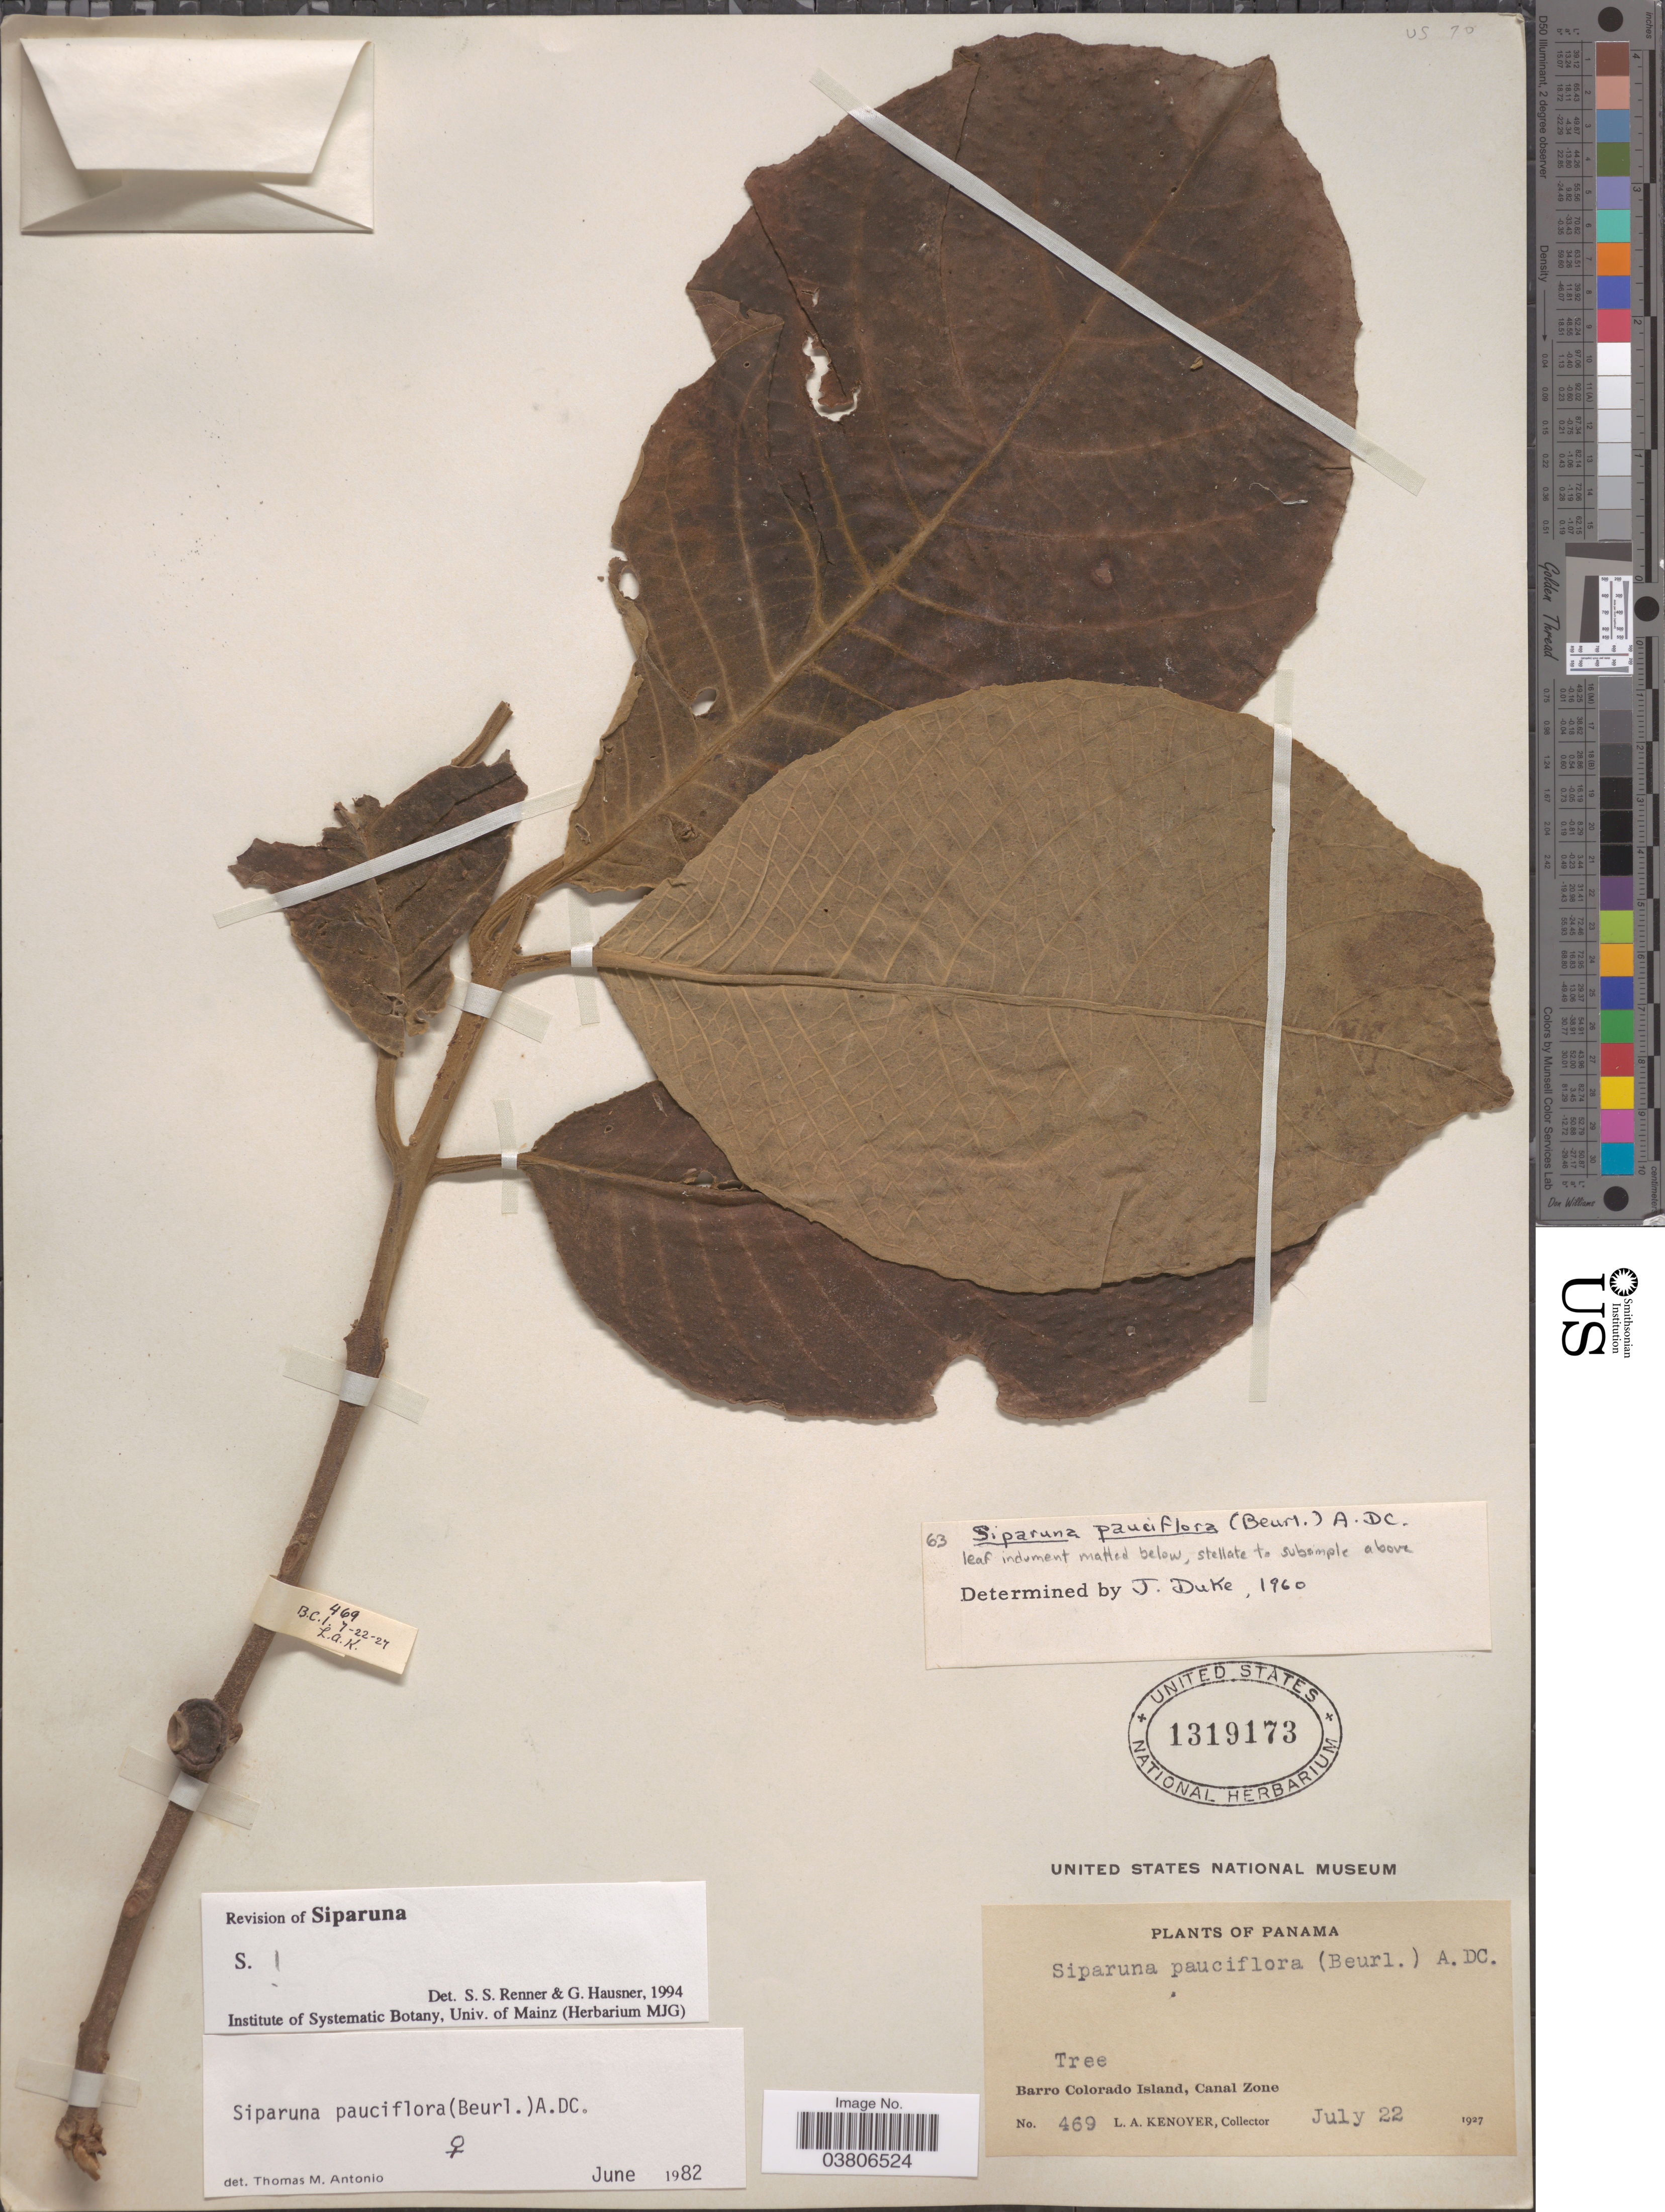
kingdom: Plantae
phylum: Tracheophyta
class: Magnoliopsida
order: Laurales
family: Siparunaceae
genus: Siparuna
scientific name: Siparuna pauciflora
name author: (Beurling) A. DC.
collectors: L. A. Kenoyer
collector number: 469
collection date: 1927-07-22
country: Panama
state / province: Panamá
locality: Barro Colorado Island, Canal Zone.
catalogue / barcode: US 1319173